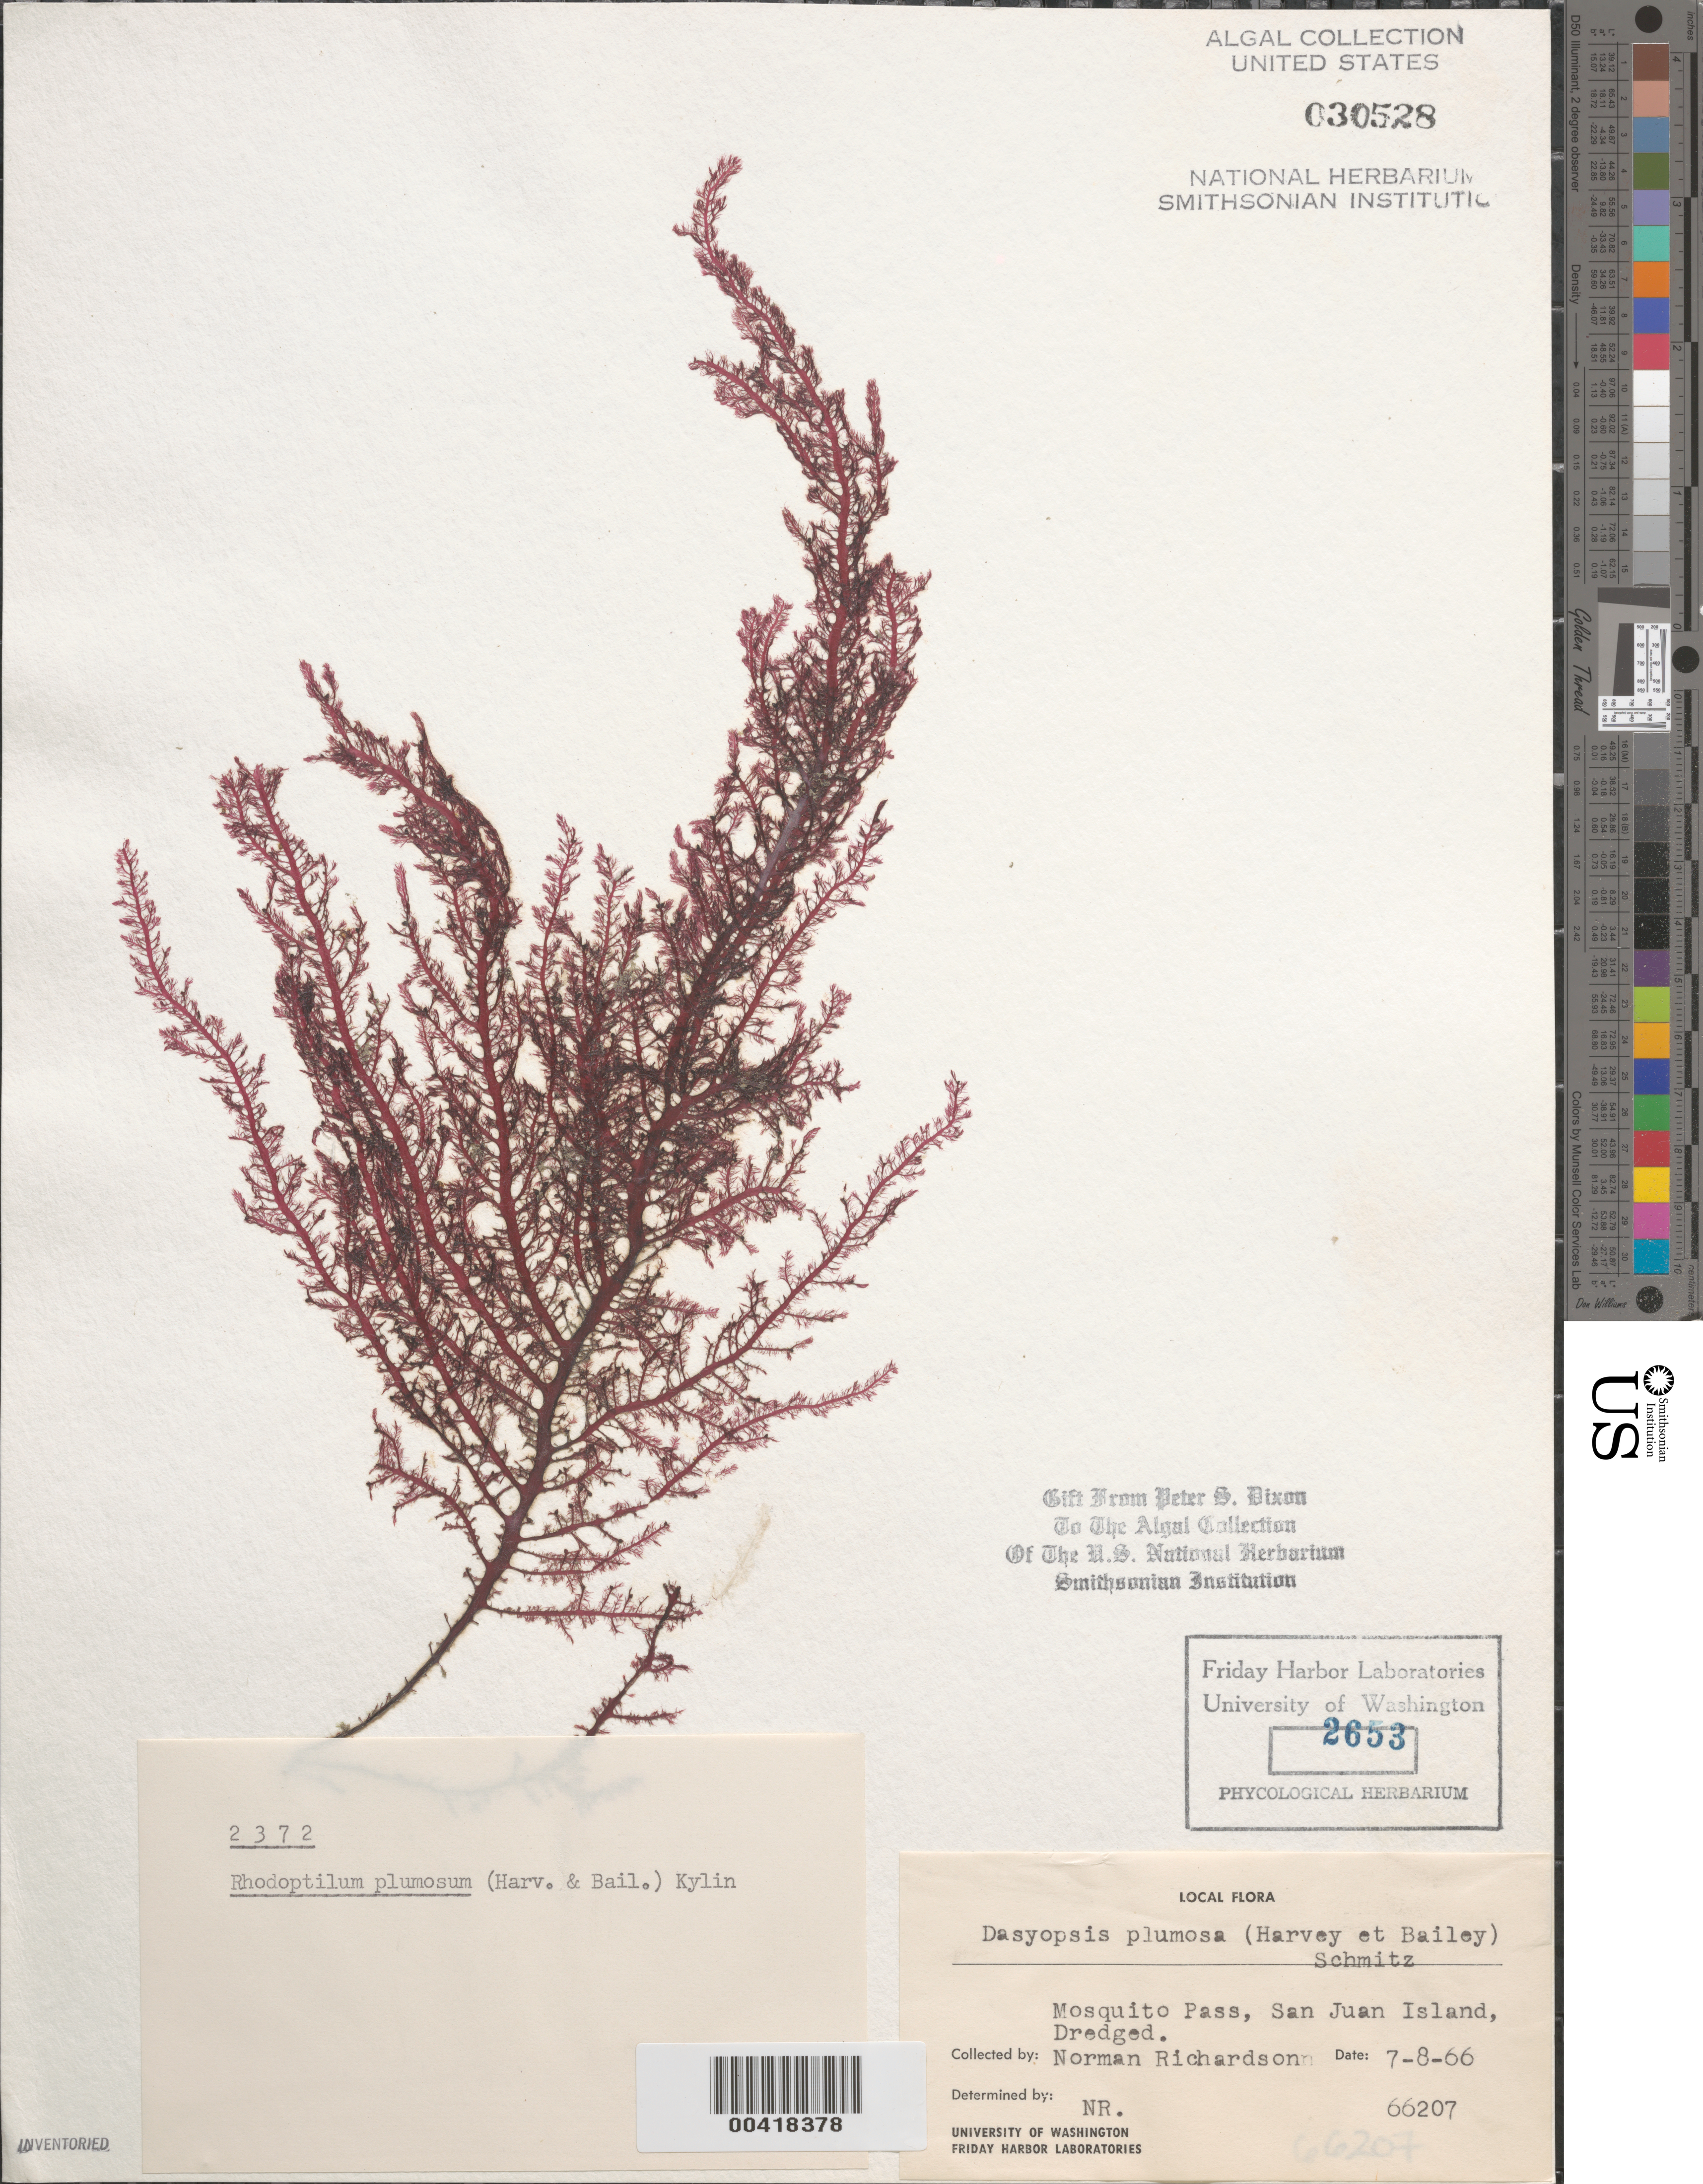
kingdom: Plantae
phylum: Rhodophyta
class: Florideophyceae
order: Ceramiales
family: Dasyaceae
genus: Rhodoptilum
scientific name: Rhodoptilum plumosum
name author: (Harv. & Bail.) Kylin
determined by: Dixon, P. S.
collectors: N. Richardson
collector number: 66207 & PSD 2372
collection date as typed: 08 Jul 1966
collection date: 1966-07-08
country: United States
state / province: Washington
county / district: San Juan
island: San Juan Island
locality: Mosquito Pass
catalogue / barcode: US 30528